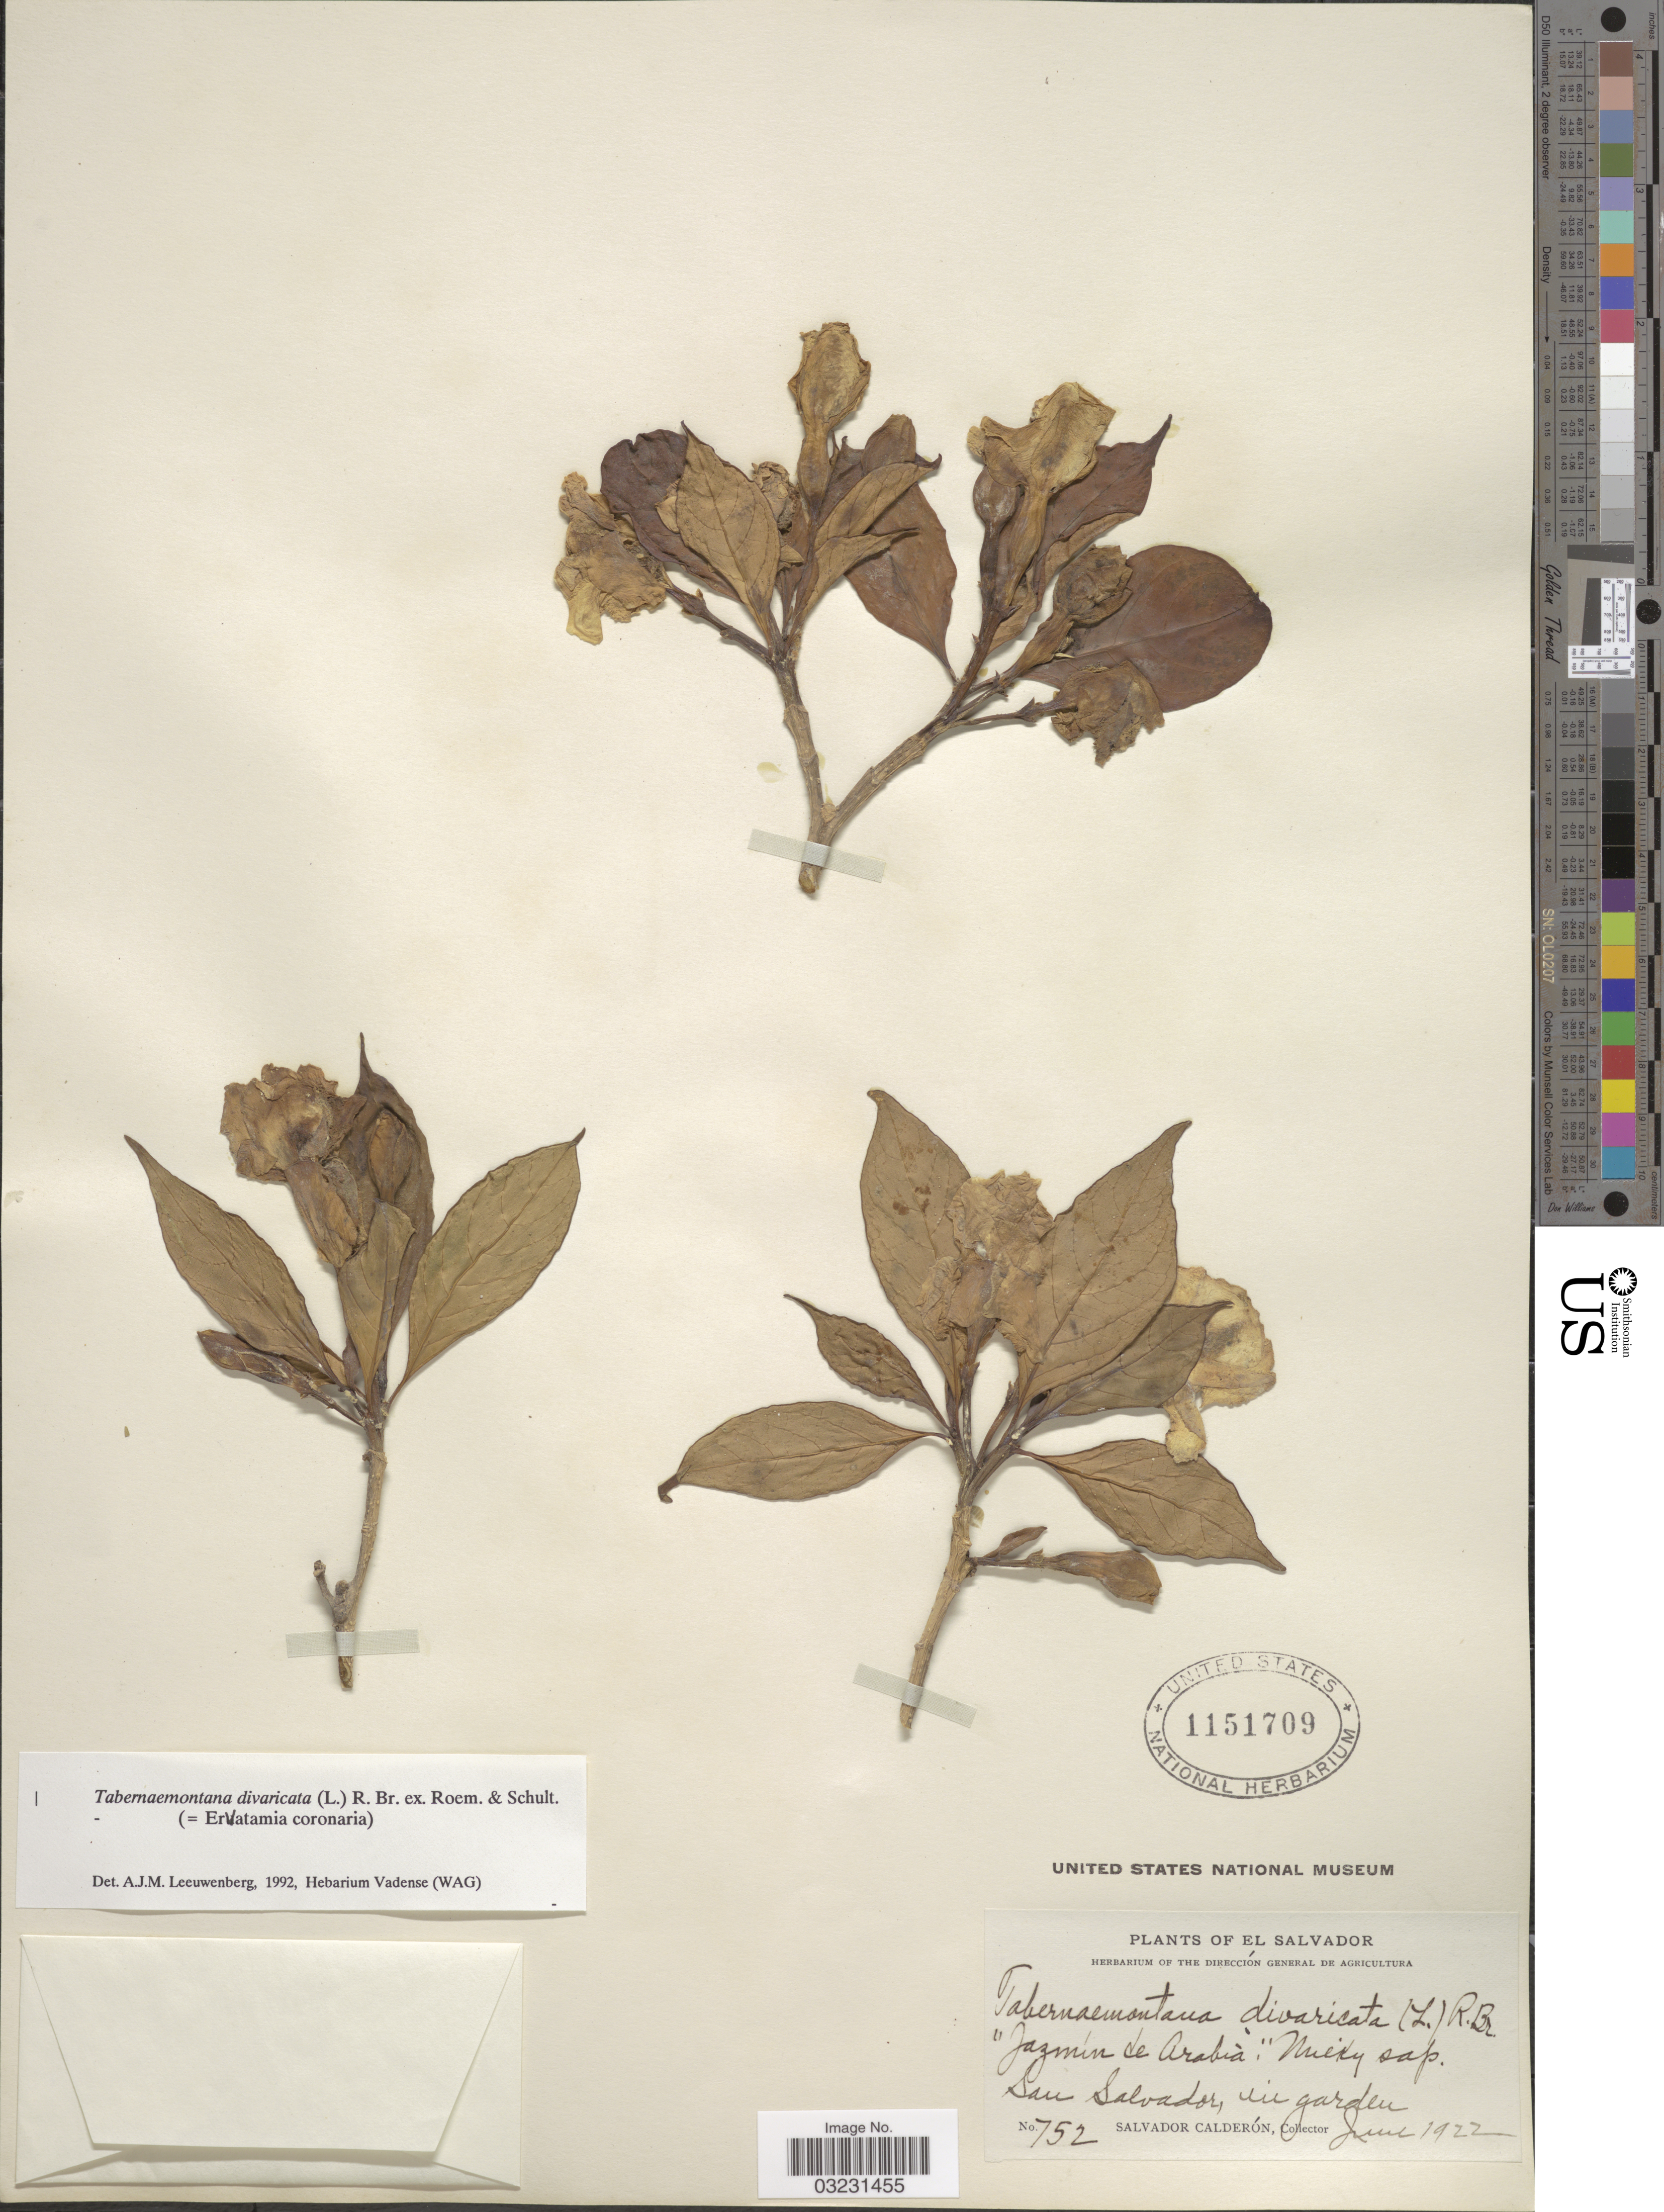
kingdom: Plantae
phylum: Tracheophyta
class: Magnoliopsida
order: Gentianales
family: Apocynaceae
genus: Tabernaemontana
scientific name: Tabernaemontana divaricata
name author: (L.) R. Br. ex Roem. & Schult.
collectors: S. Calderón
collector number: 752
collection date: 1922-06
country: El Salvador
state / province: San Salvador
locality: In garden.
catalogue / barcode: US 1151709